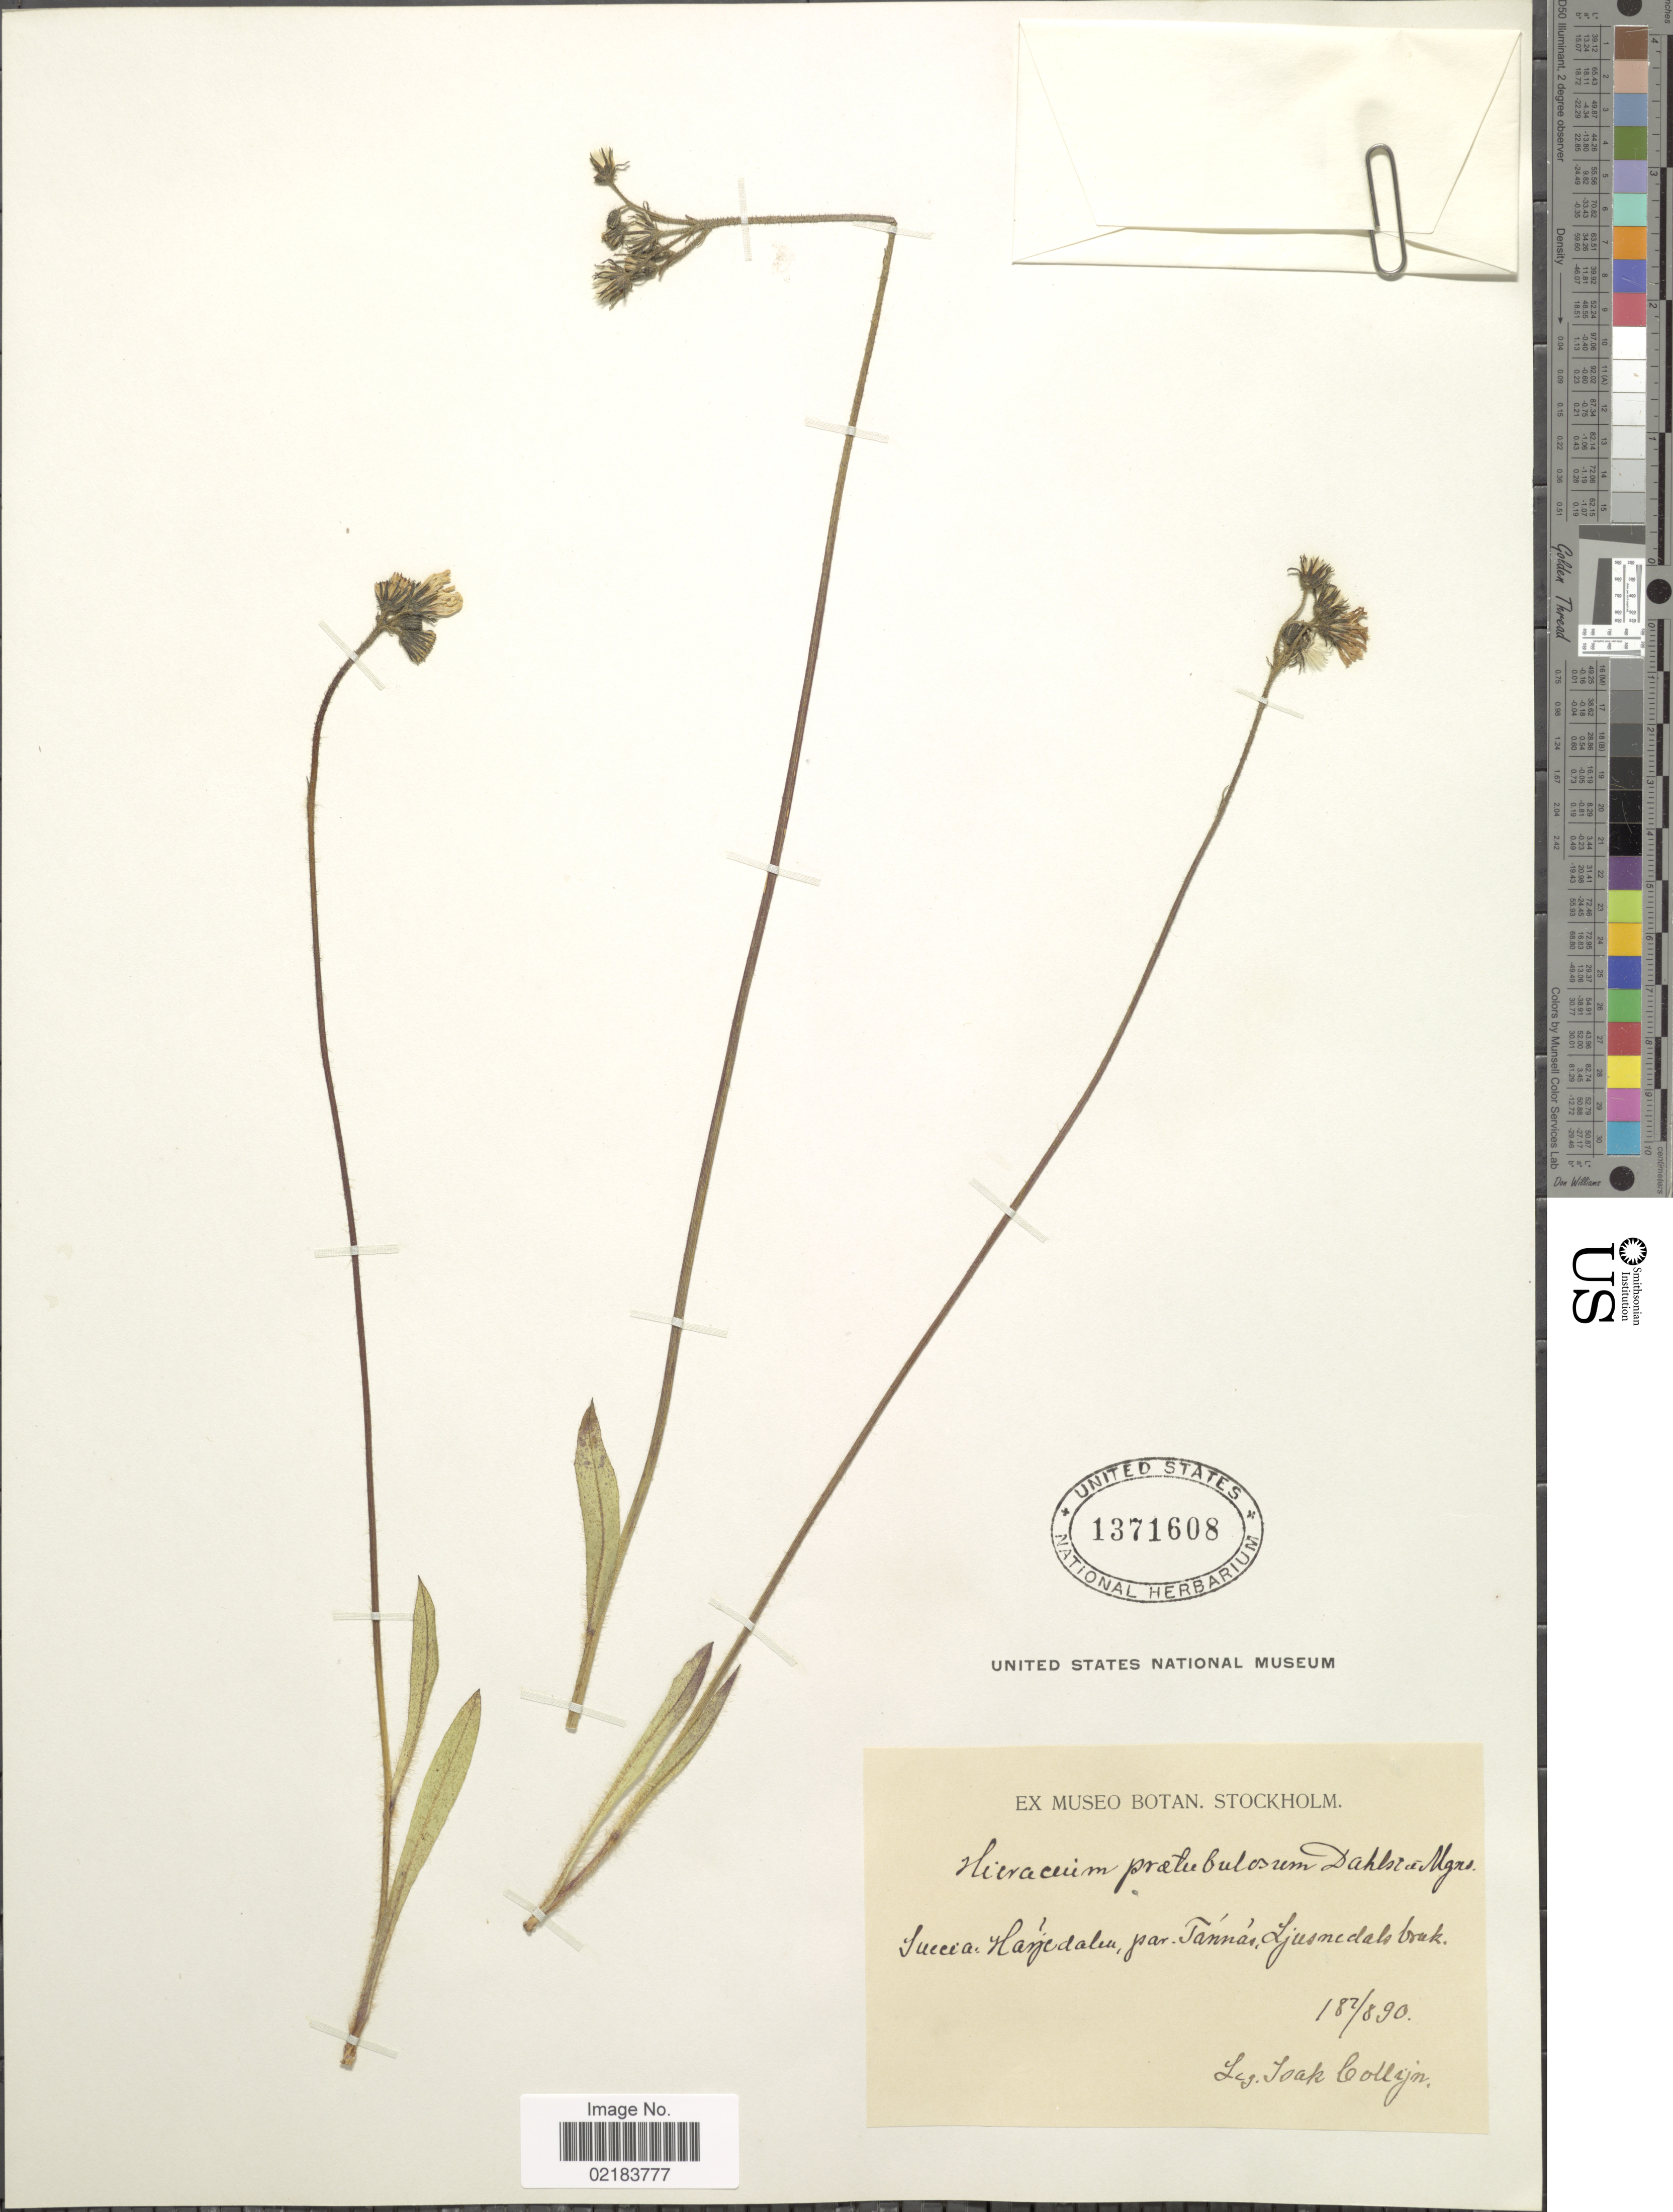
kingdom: Plantae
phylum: Tracheophyta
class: Magnoliopsida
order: Asterales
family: Asteraceae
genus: Hieracium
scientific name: Hieracium praetubulosum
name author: Dahlst.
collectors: I. Collijn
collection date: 1890-08-02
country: Sweden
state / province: Jamtland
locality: Suecia: Hárjedalen, par. Tánnás, Ljusnedalsbruk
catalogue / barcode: US 1371608